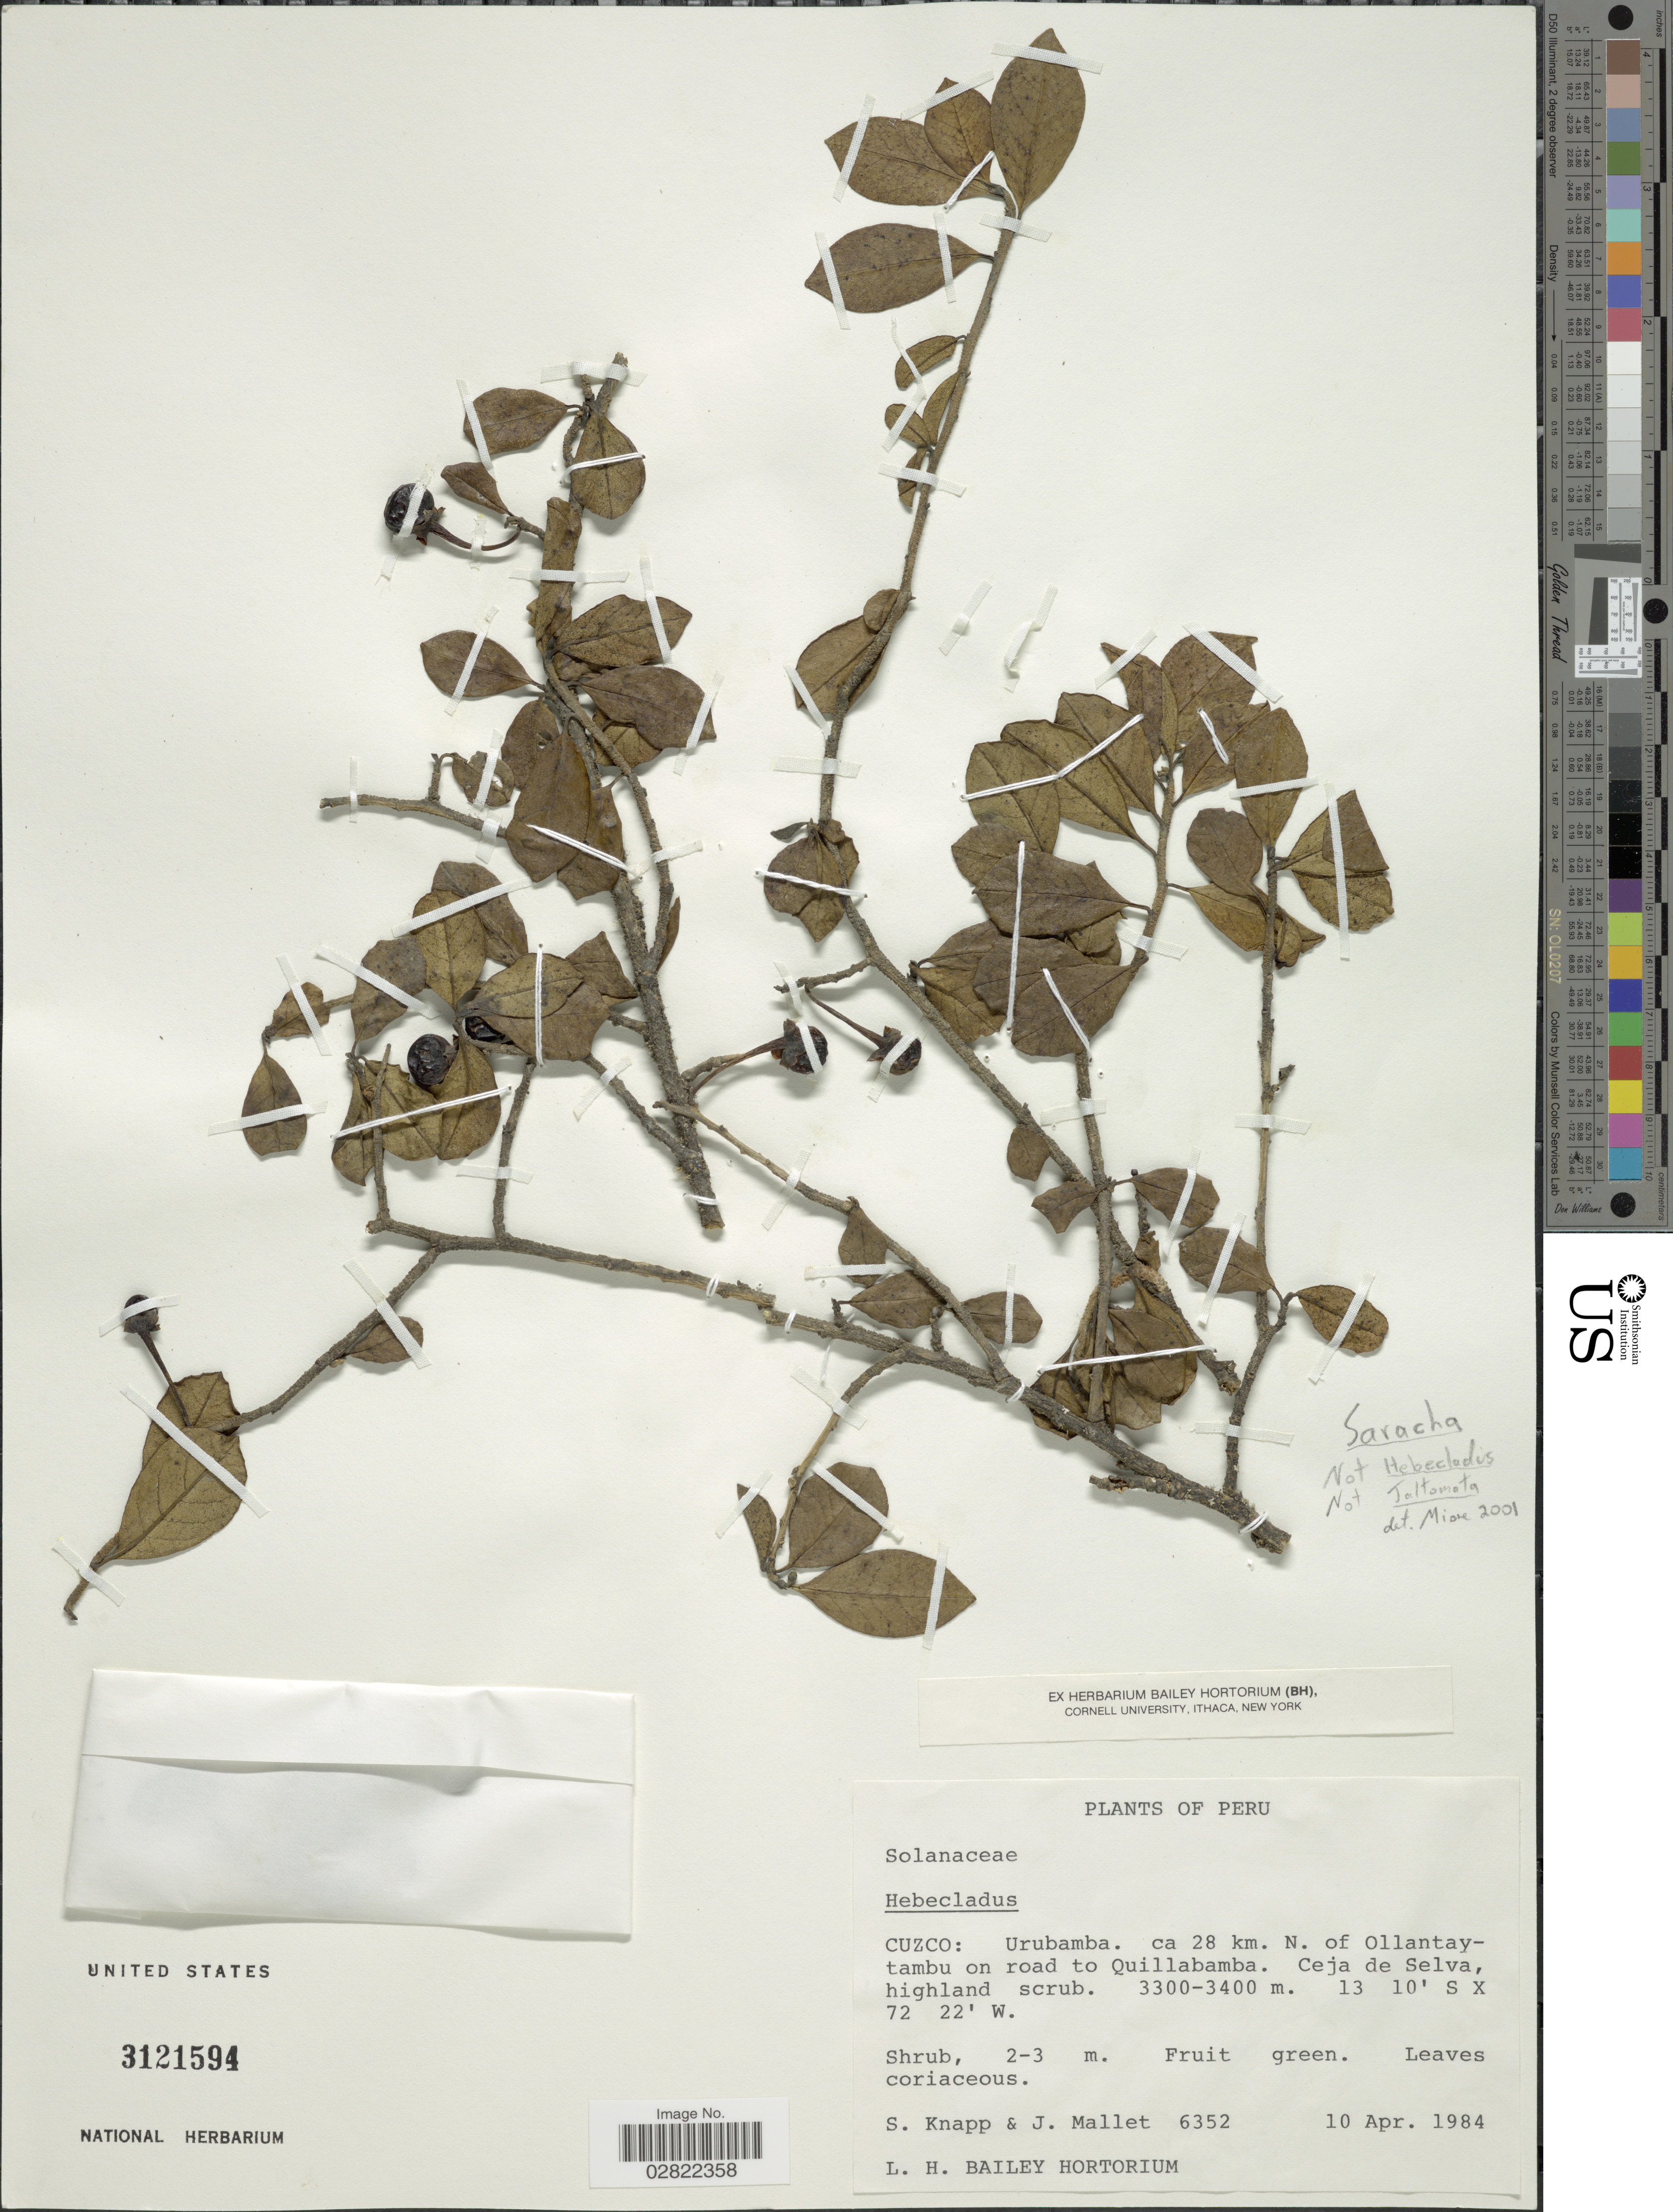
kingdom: Plantae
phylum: Tracheophyta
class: Magnoliopsida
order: Solanales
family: Solanaceae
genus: Saracha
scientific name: Saracha sp.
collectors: S. Knapp & J. Mallett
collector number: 6352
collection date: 1984-04-10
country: Peru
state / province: Cusco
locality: Cuzco: Urubamba, ca. 28 km. N. of Ollantaytambu on road to Quillabamba, Ceja de Selva.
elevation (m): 3300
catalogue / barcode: US 3121594